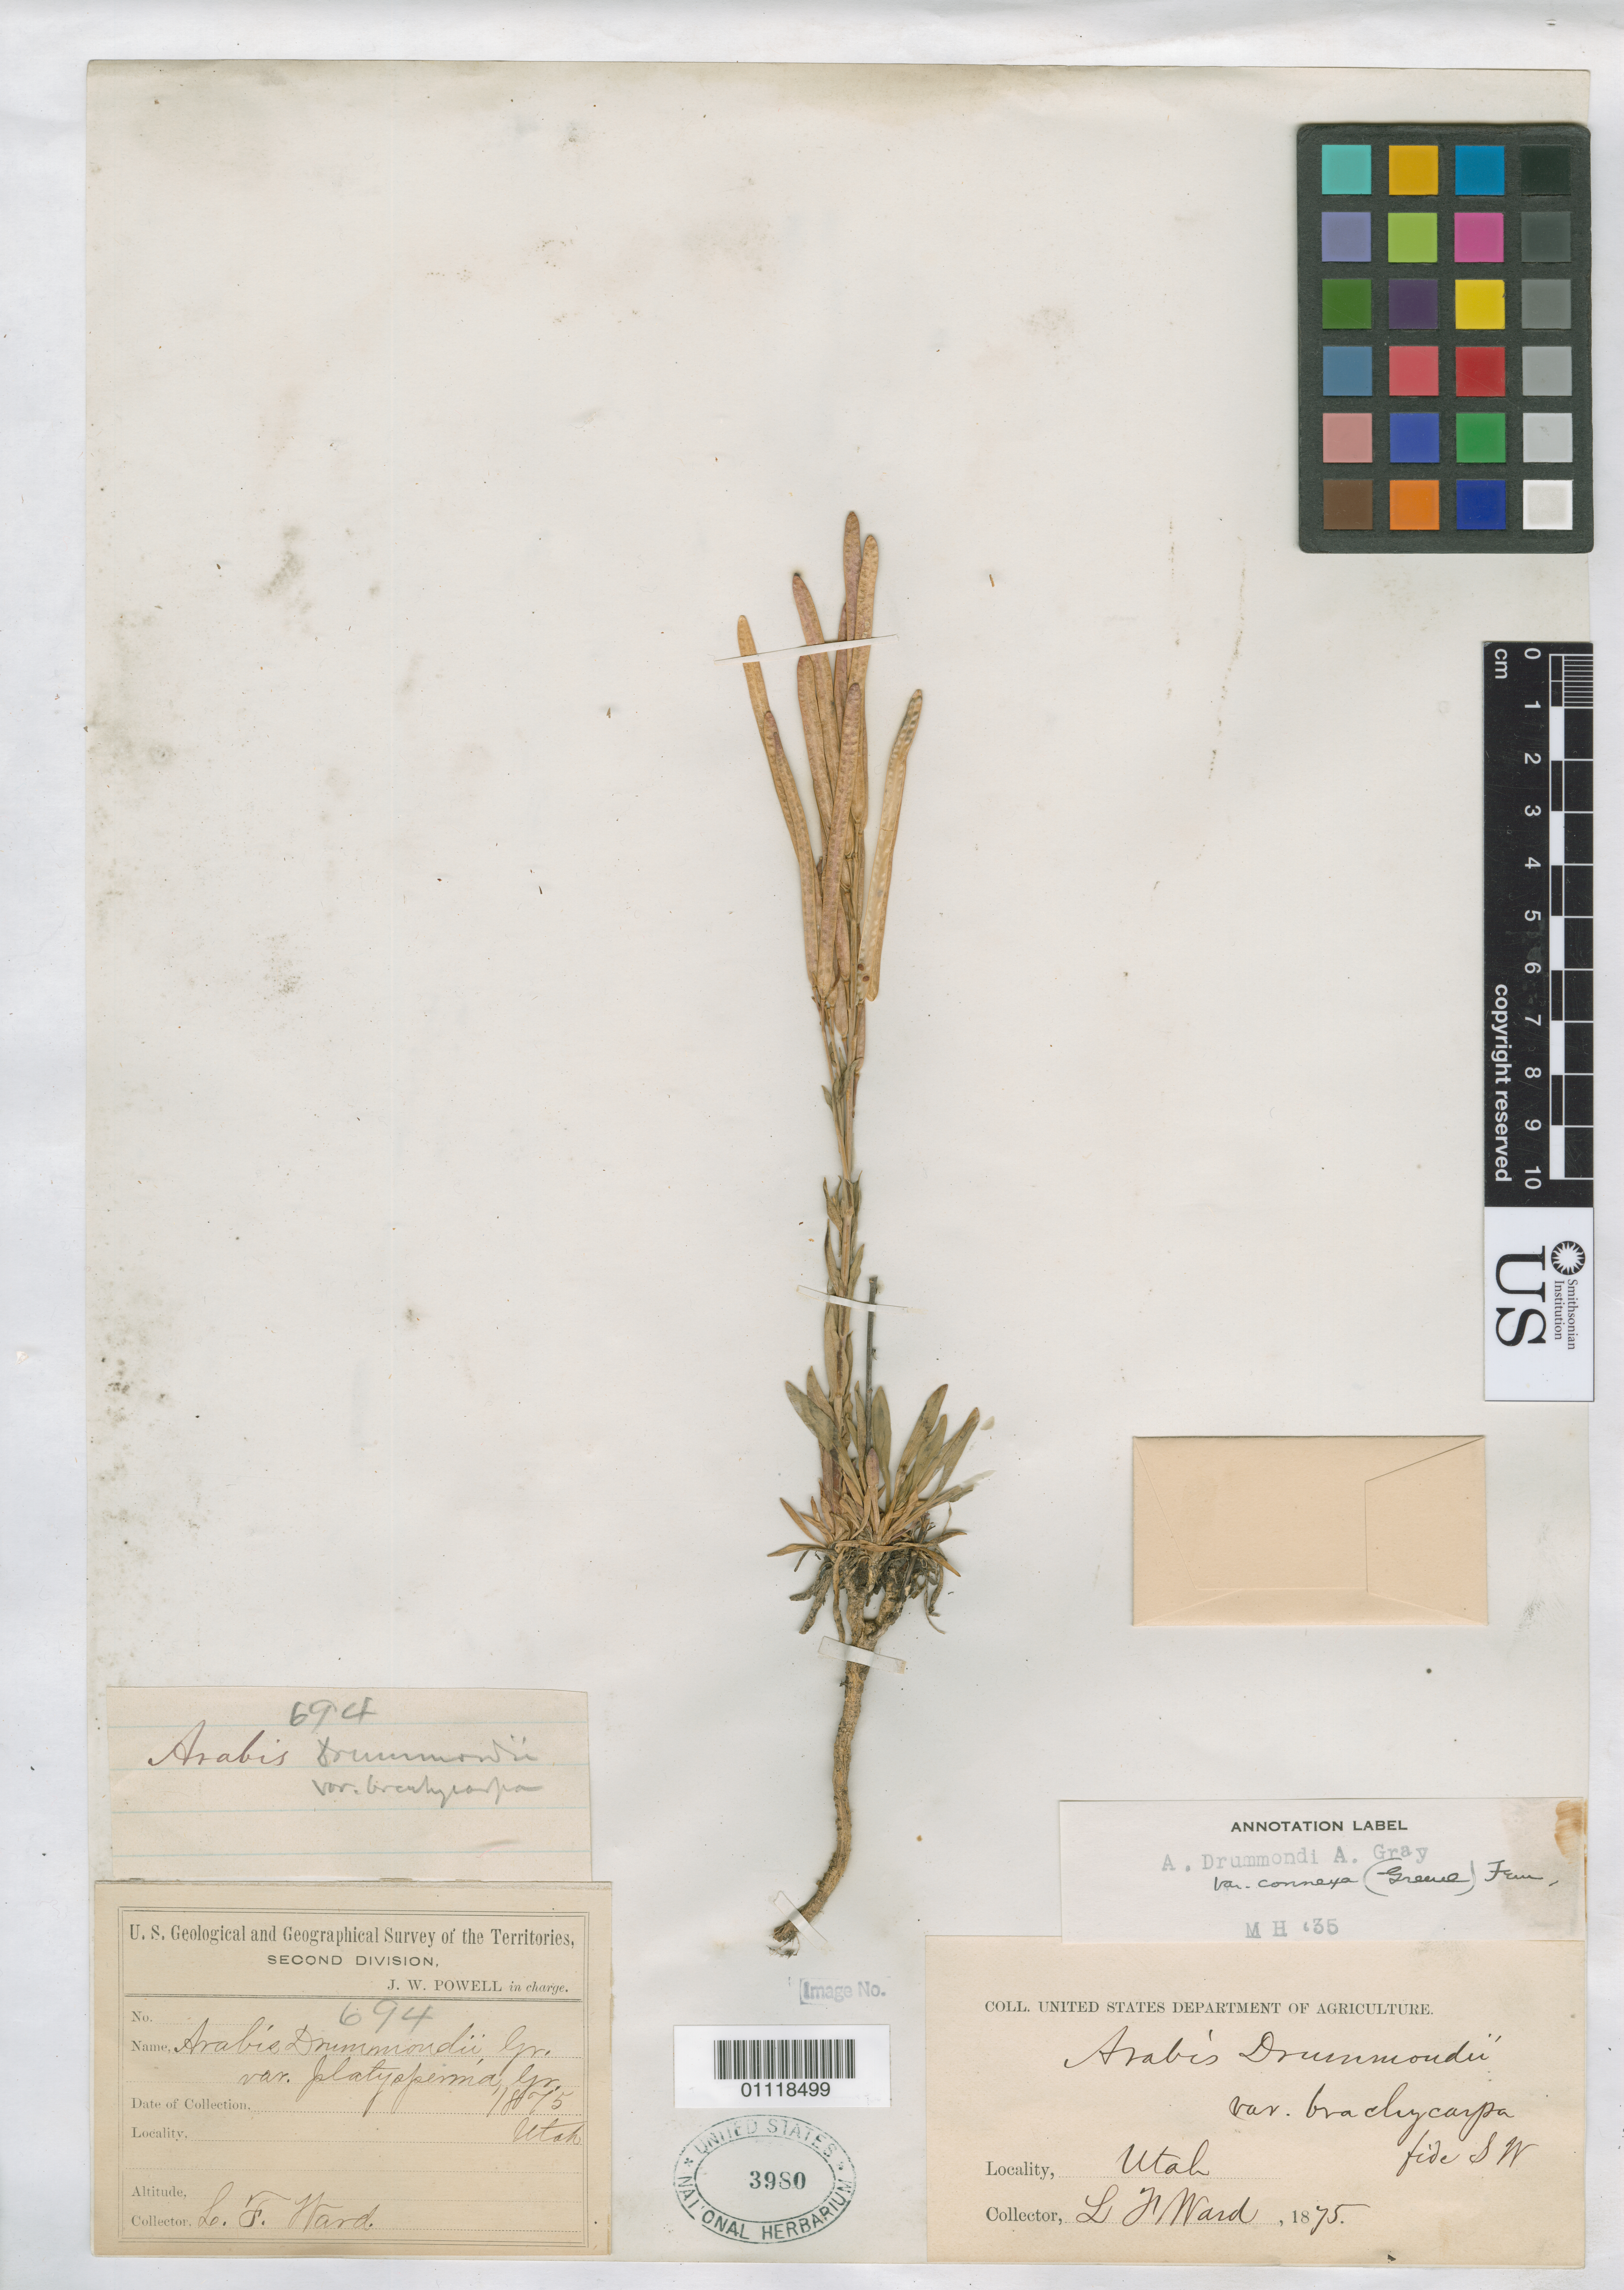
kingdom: Plantae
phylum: Tracheophyta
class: Magnoliopsida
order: Brassicales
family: Brassicaceae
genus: Arabis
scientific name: Arabis drummondii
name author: A. Gray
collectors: L. F. Ward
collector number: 694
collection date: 1875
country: United States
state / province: Utah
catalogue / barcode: US 3980